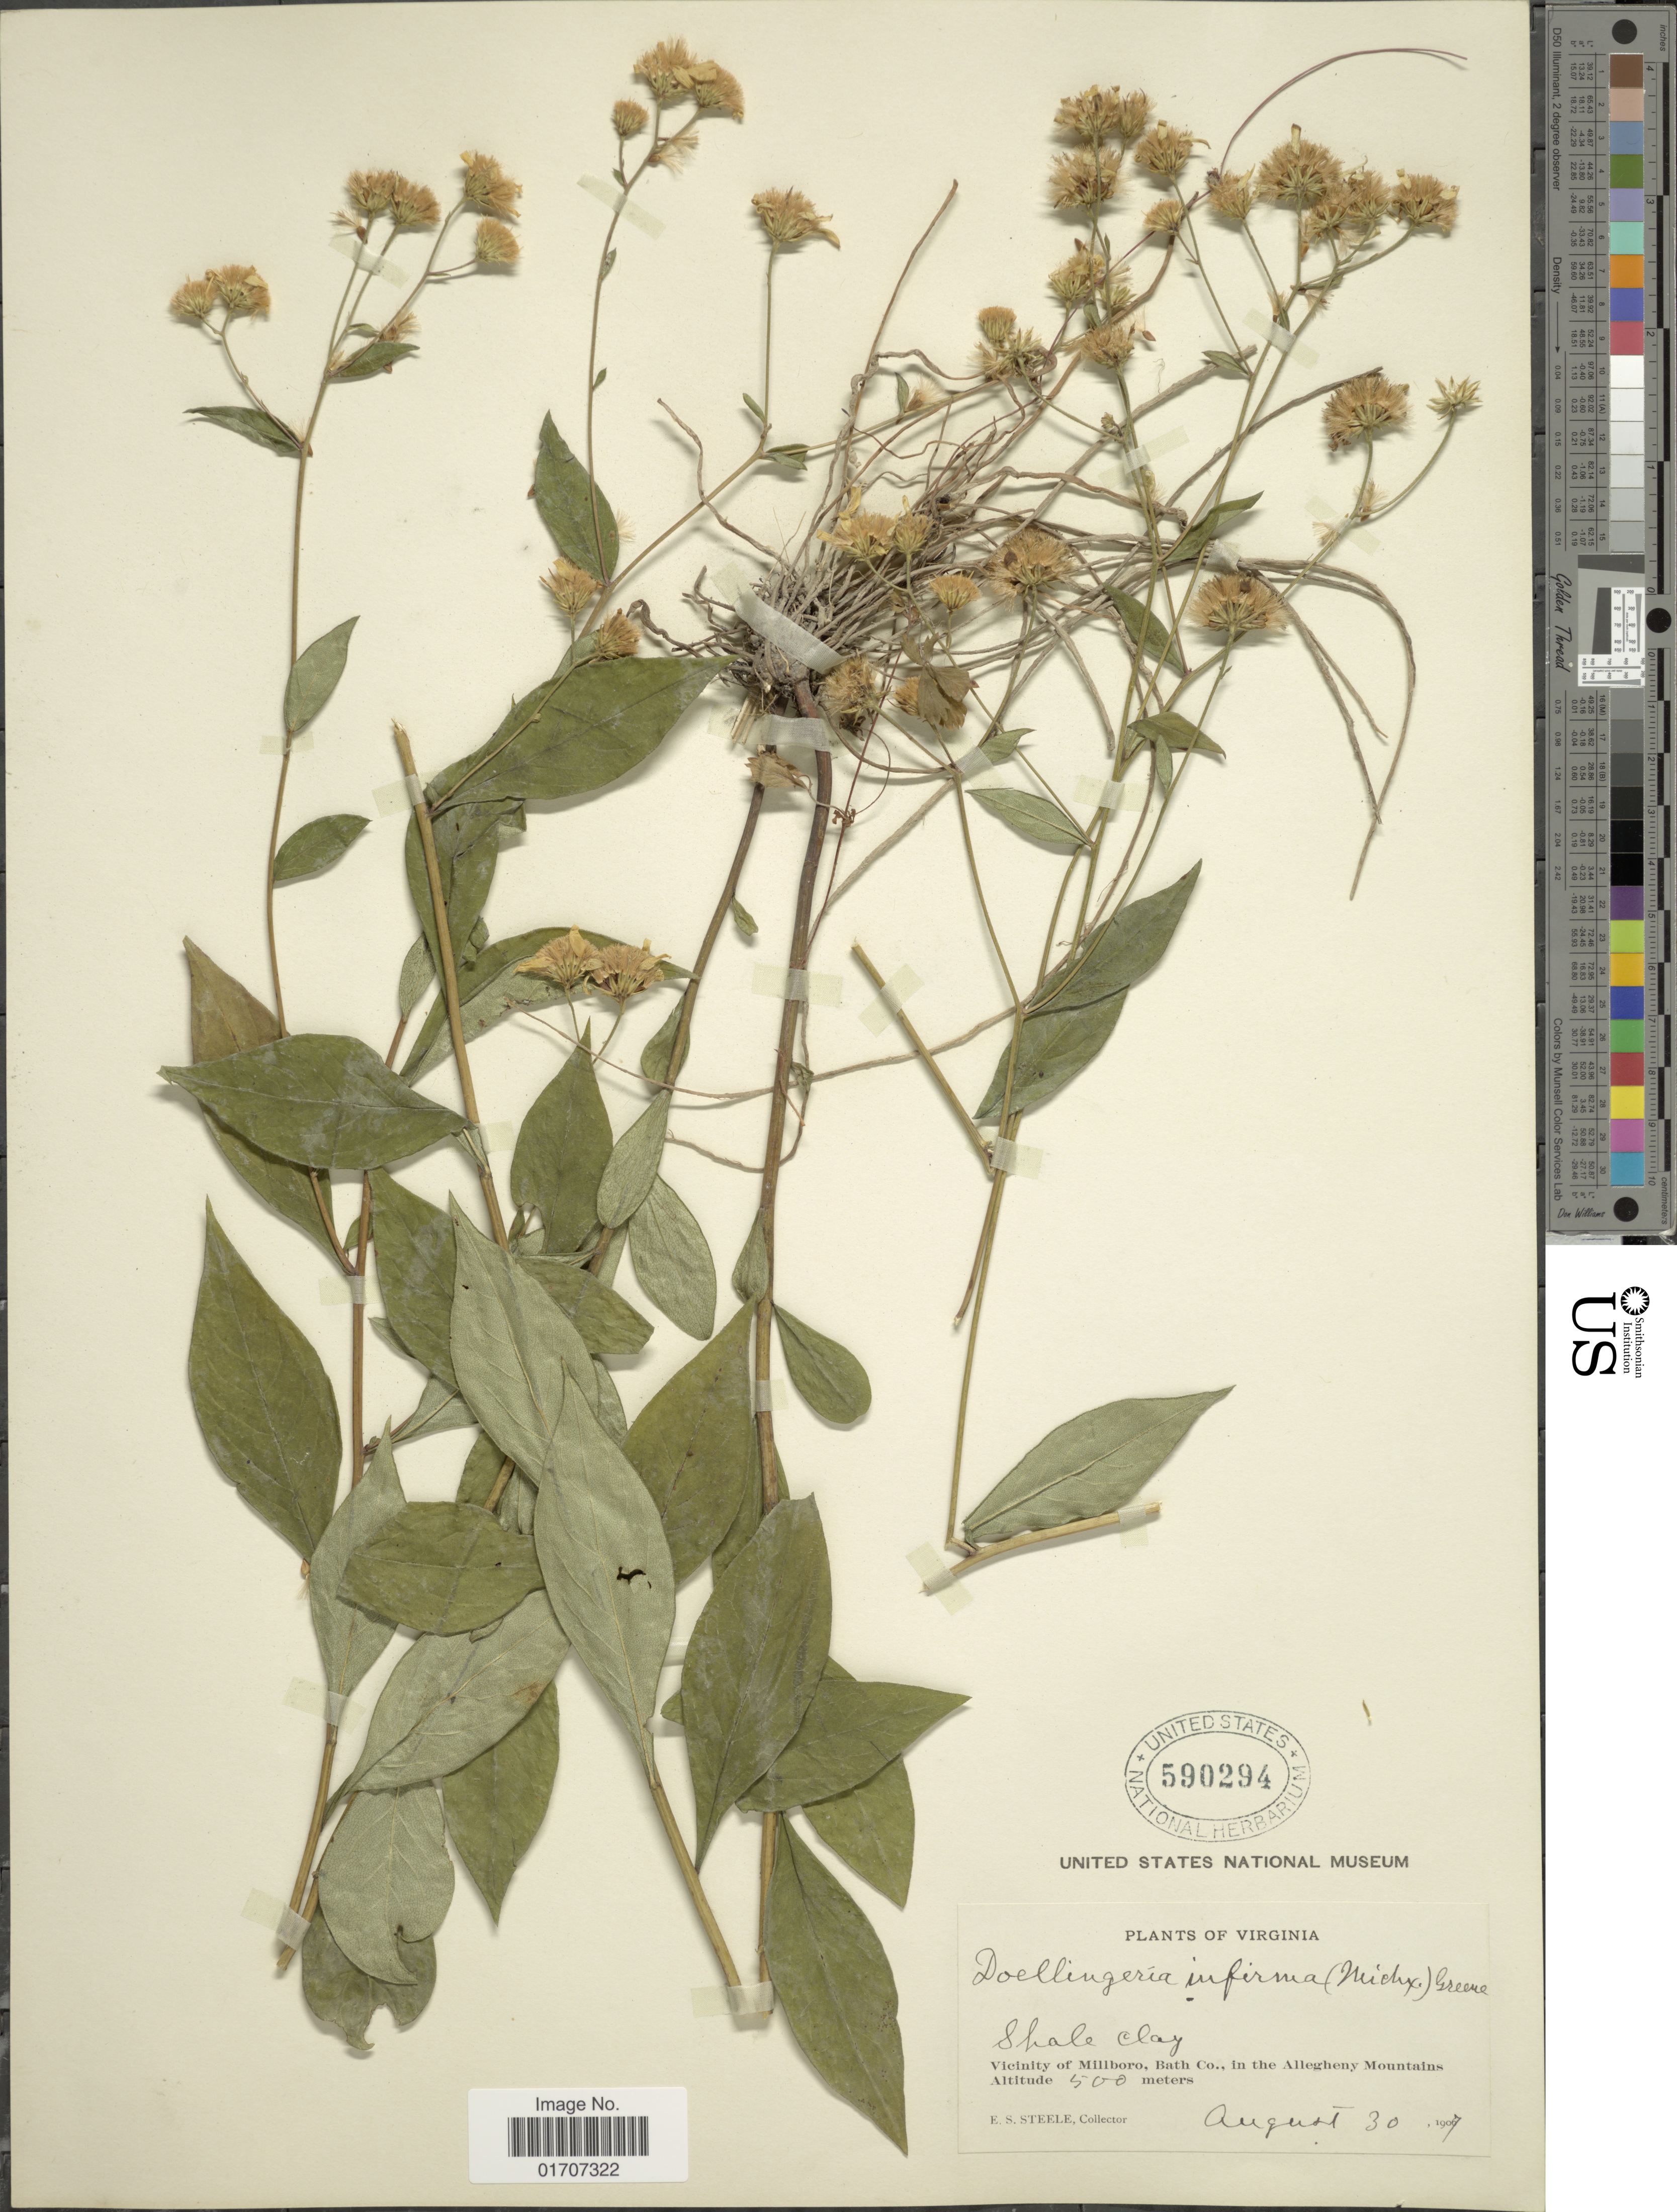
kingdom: Plantae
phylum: Tracheophyta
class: Magnoliopsida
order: Asterales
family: Asteraceae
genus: Doellingeria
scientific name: Doellingeria infirma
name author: (Michx.) Greene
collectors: E. Steele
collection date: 1907-08-30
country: United States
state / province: Virginia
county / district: Bath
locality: Vicinity of Millboro, Bath Co., in the Allegheny Mountains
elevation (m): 500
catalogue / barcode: US 590294